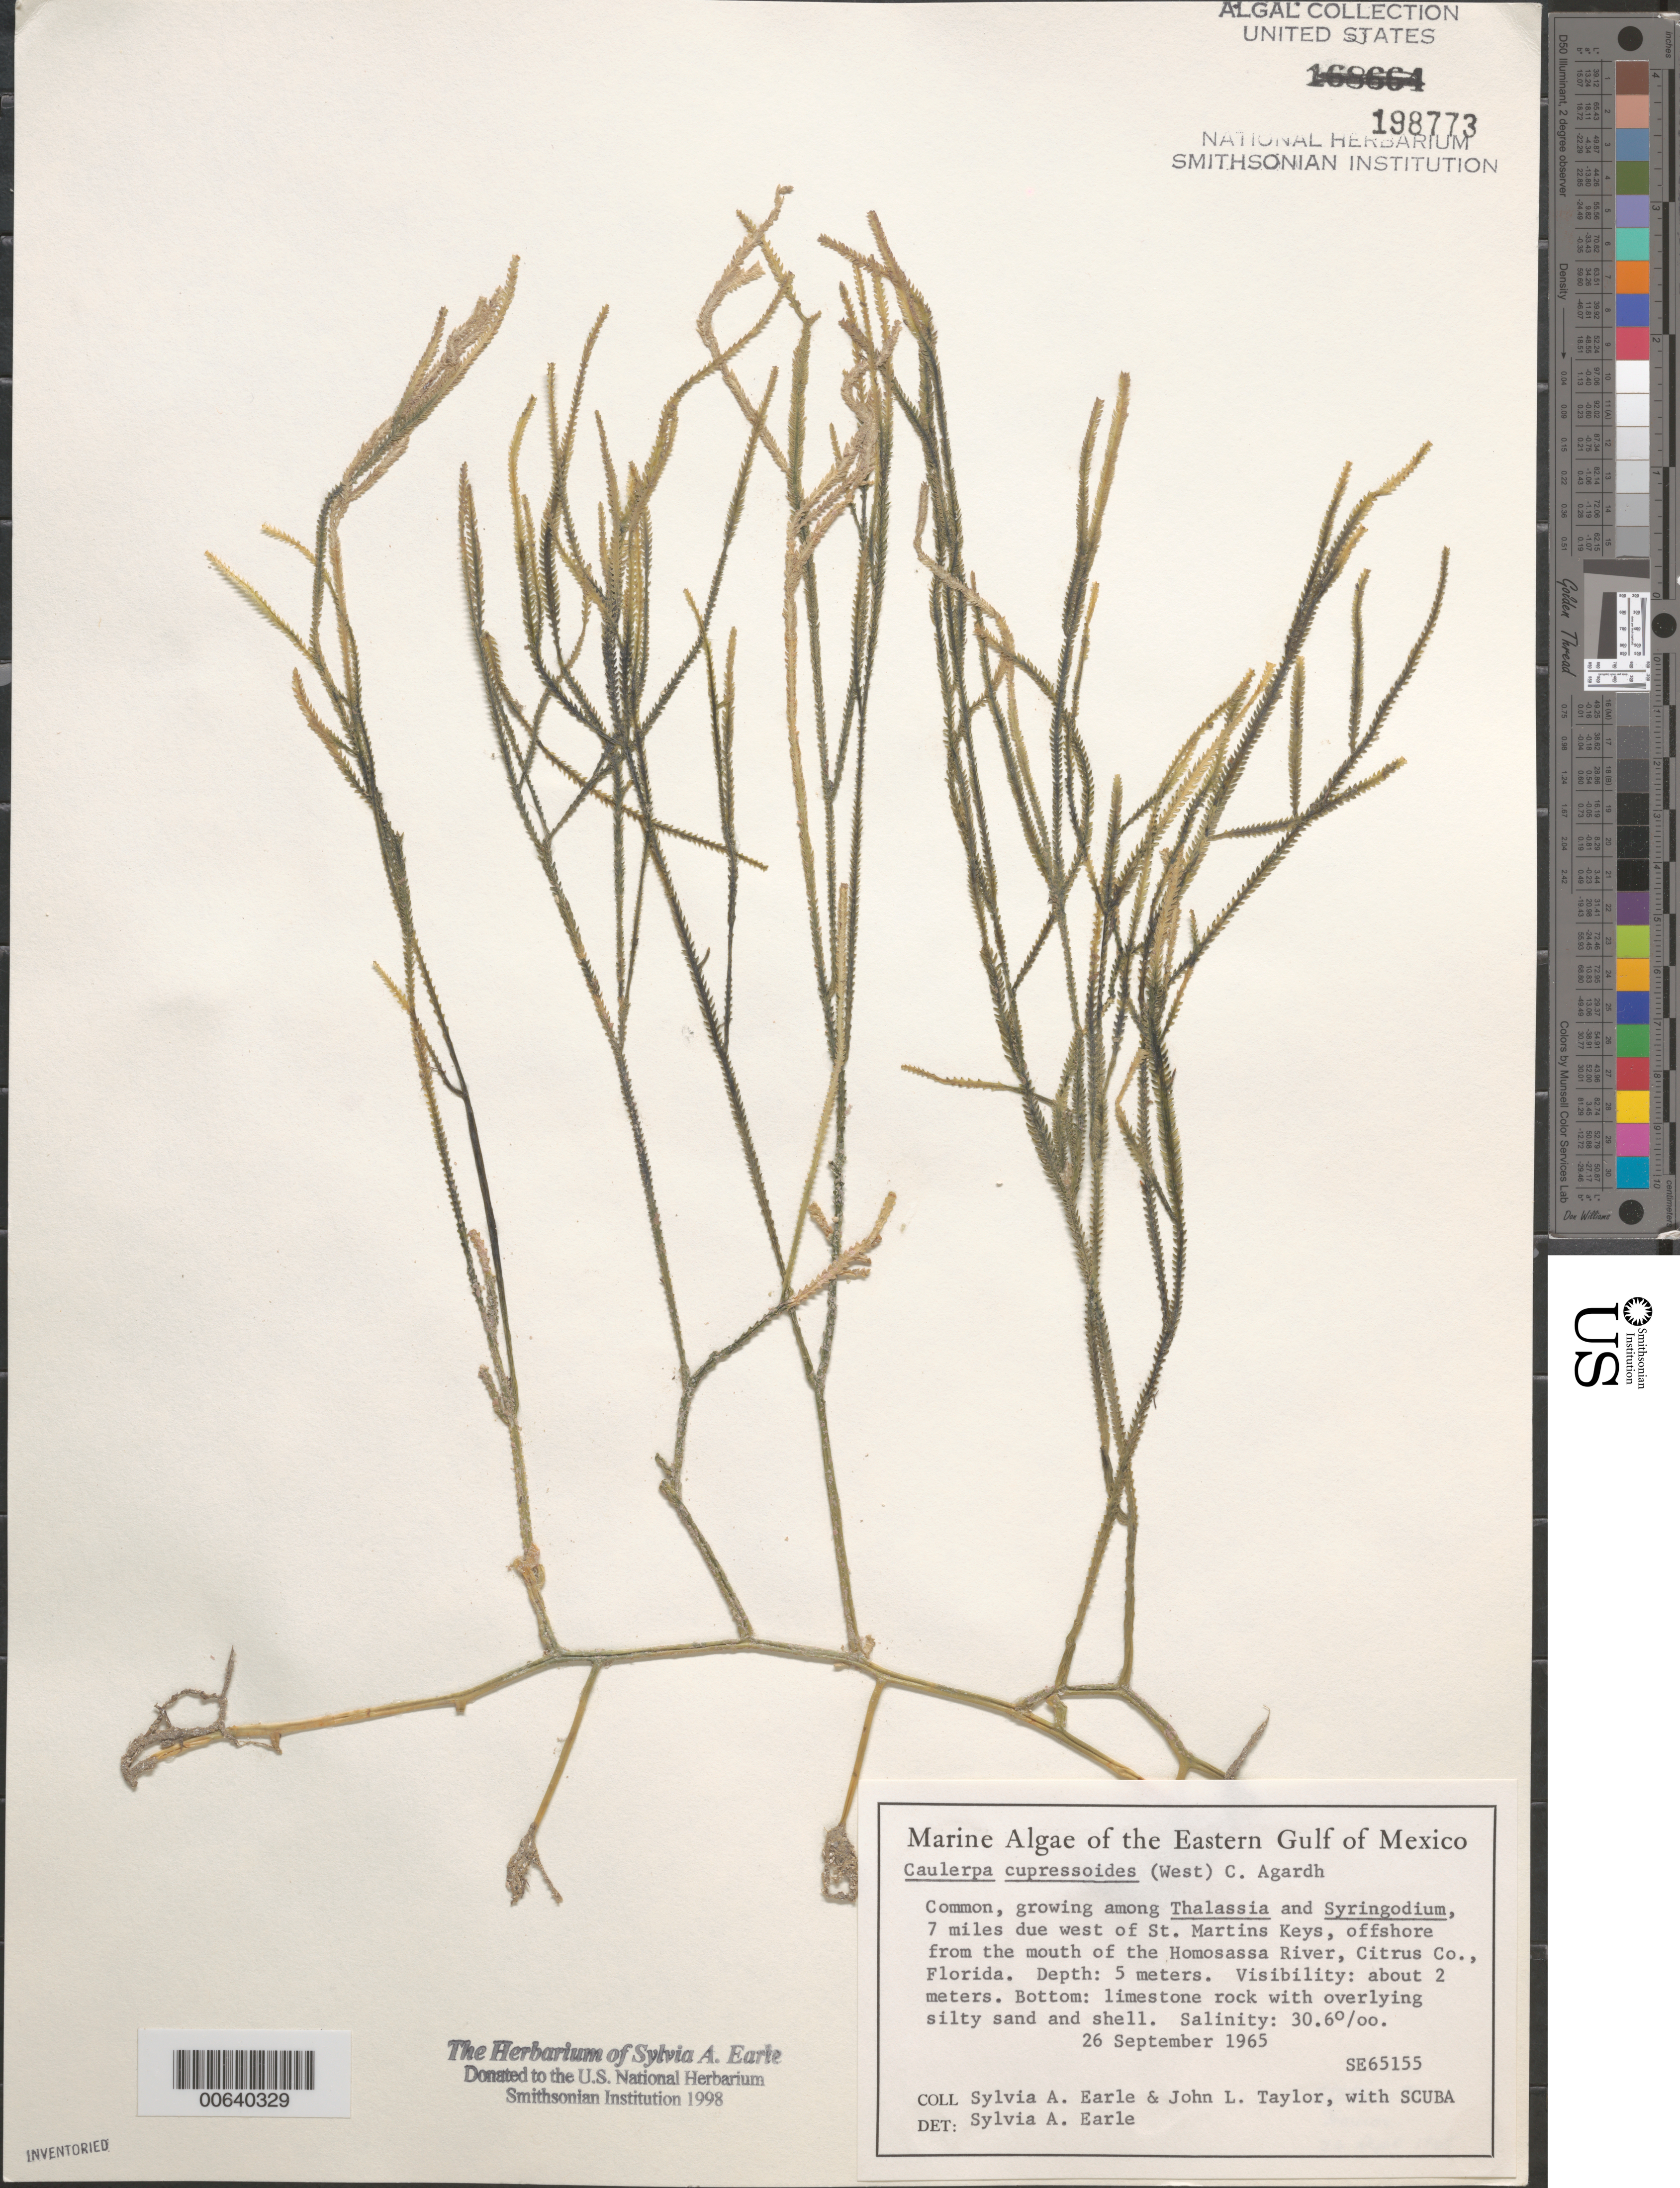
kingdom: Plantae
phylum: Chlorophyta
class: Ulvophyceae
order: Bryopsidales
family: Caulerpaceae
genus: Caulerpa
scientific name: Caulerpa cupressoides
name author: (Vahl) C. Agardh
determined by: Earle, S. A.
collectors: S. A. Earle & J. L. Taylor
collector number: SE 65155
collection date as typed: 26 Sep 1965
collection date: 1965-09-26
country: United States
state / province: Florida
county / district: Citrus County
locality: Off Homosassa River mouth, 7 miles due west of St. Martins Keys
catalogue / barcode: US 198773